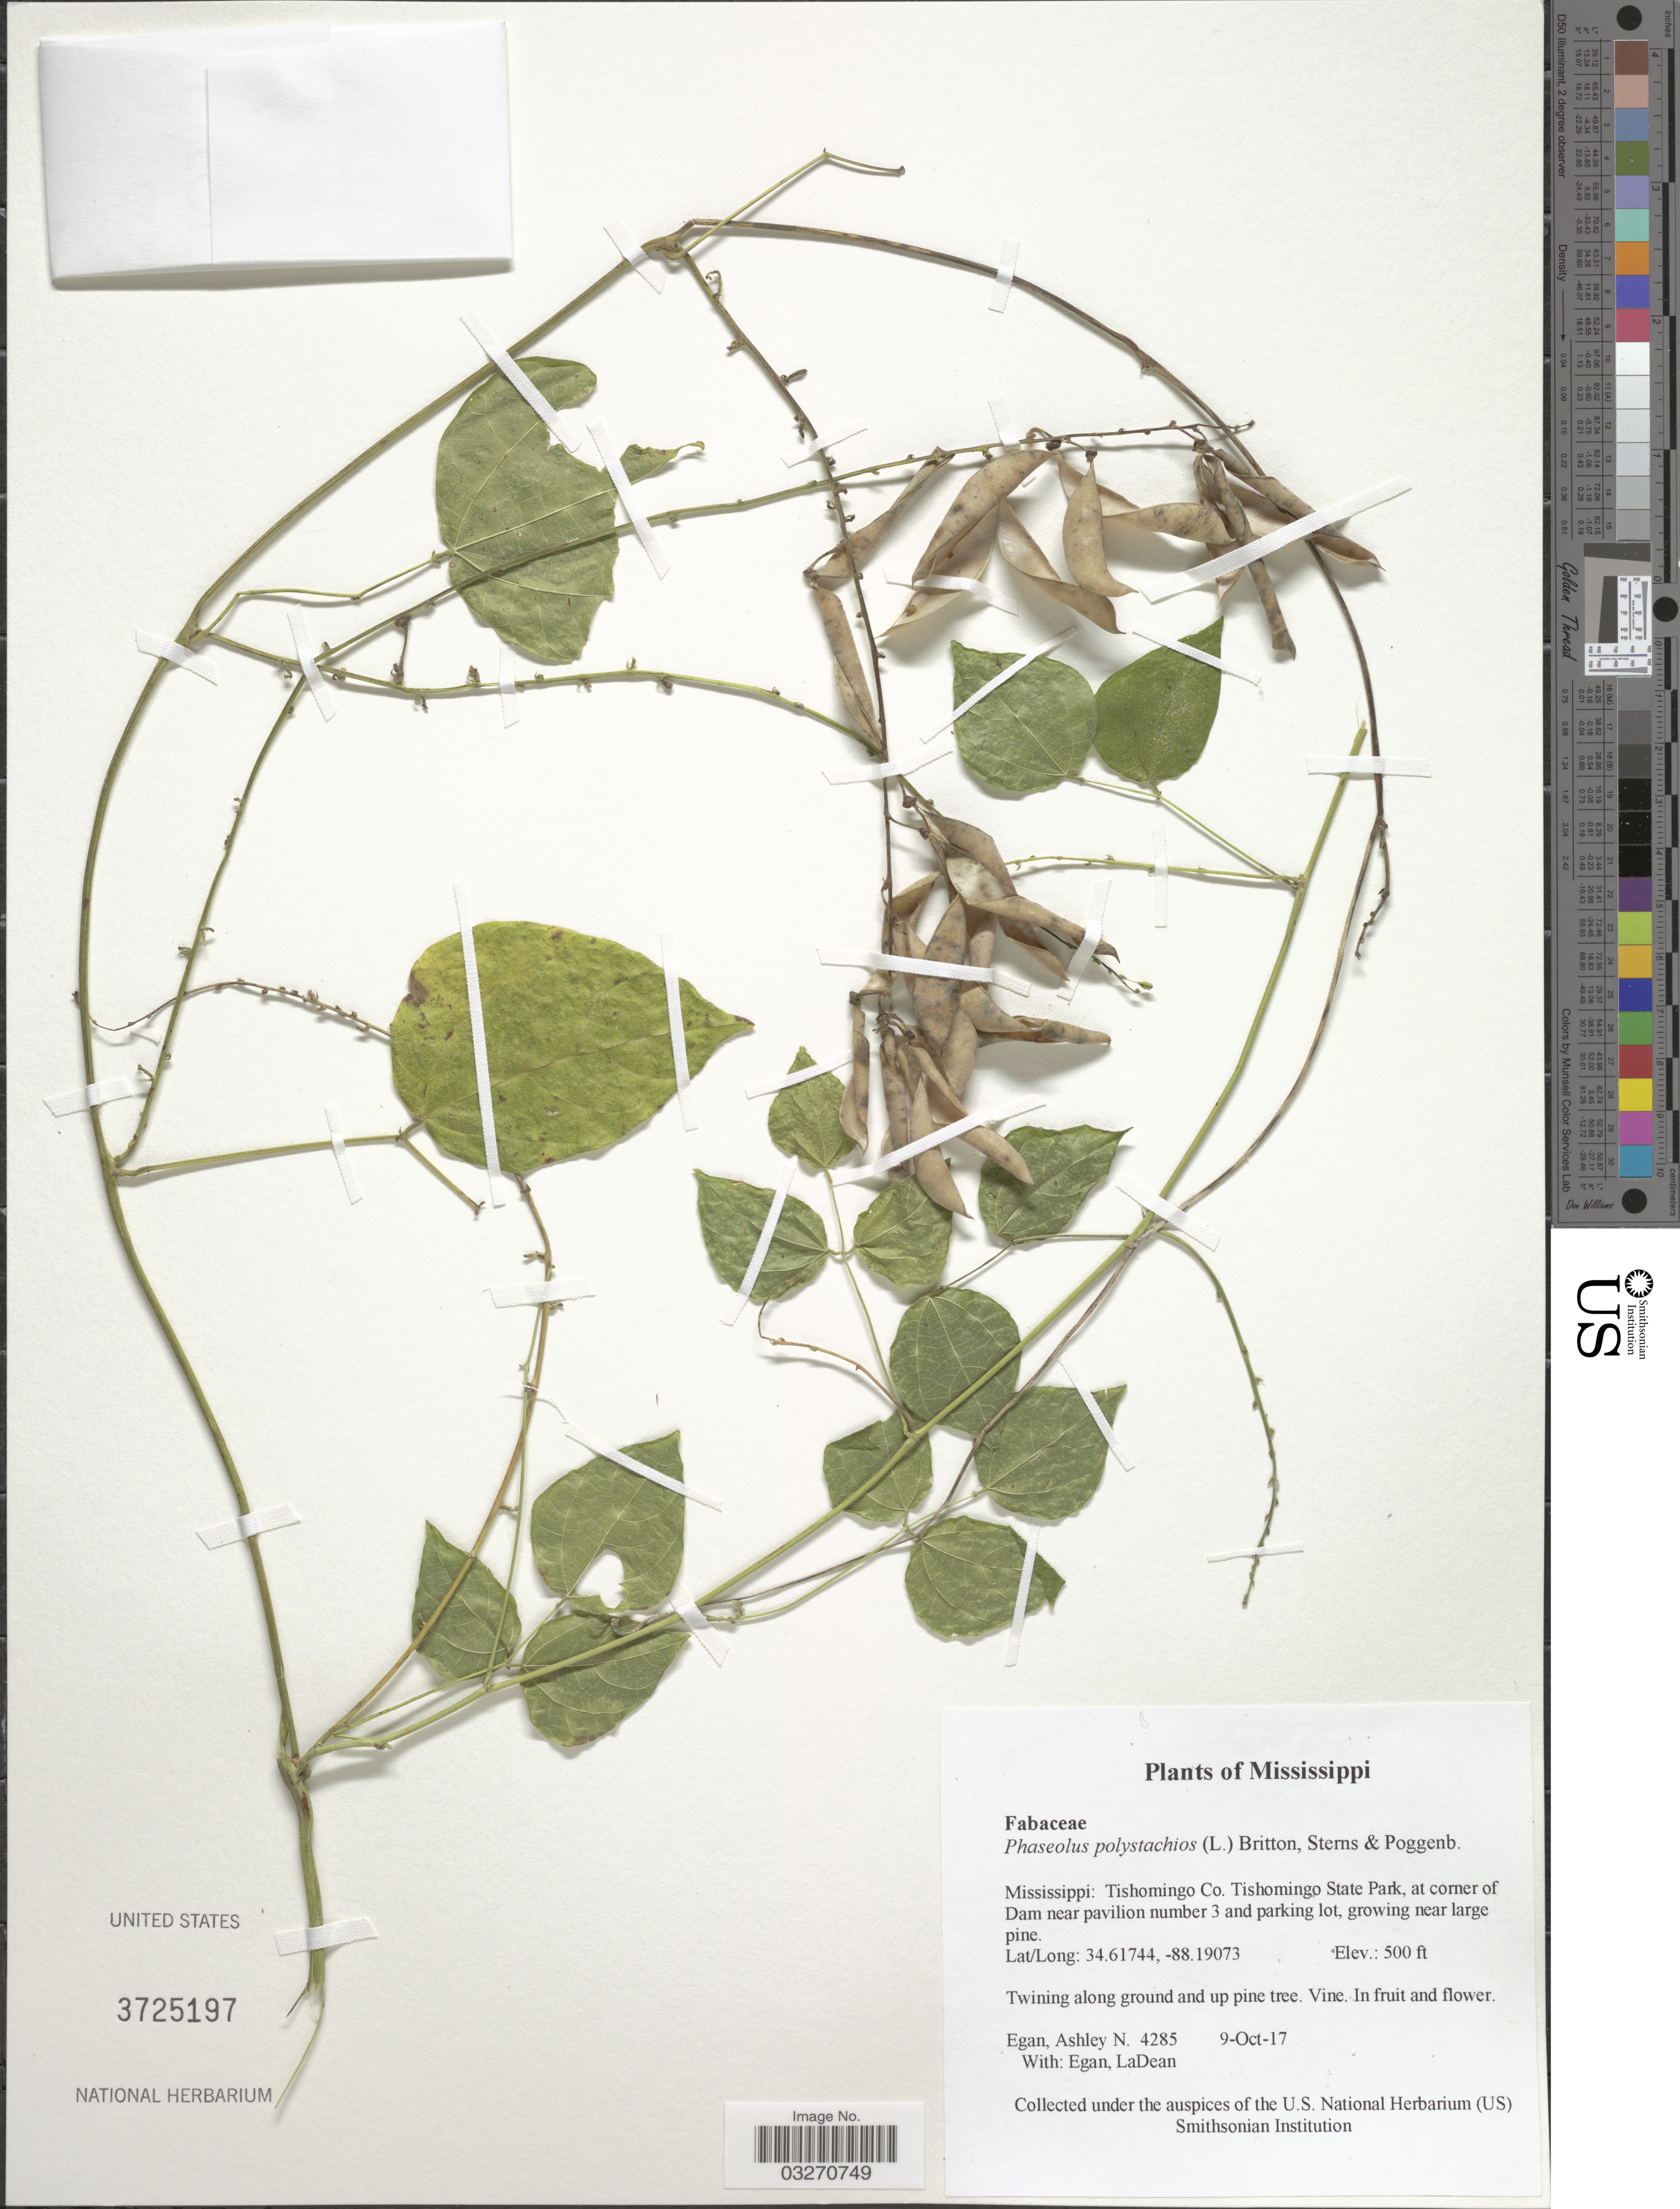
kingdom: Plantae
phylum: Tracheophyta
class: Magnoliopsida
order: Fabales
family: Fabaceae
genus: Phaseolus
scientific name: Phaseolus polystachios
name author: (L.) Britton, Stearns & Poggenb.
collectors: A. N. Egan & L. Egan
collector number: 4285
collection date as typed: Transcribed d/m/y: 9/10/17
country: United States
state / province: Mississippi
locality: Tishomingo Co. Tishomingo State Park, at corner of Dam near pavilion number 3 and parking lot.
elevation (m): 152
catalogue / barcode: US 3725197